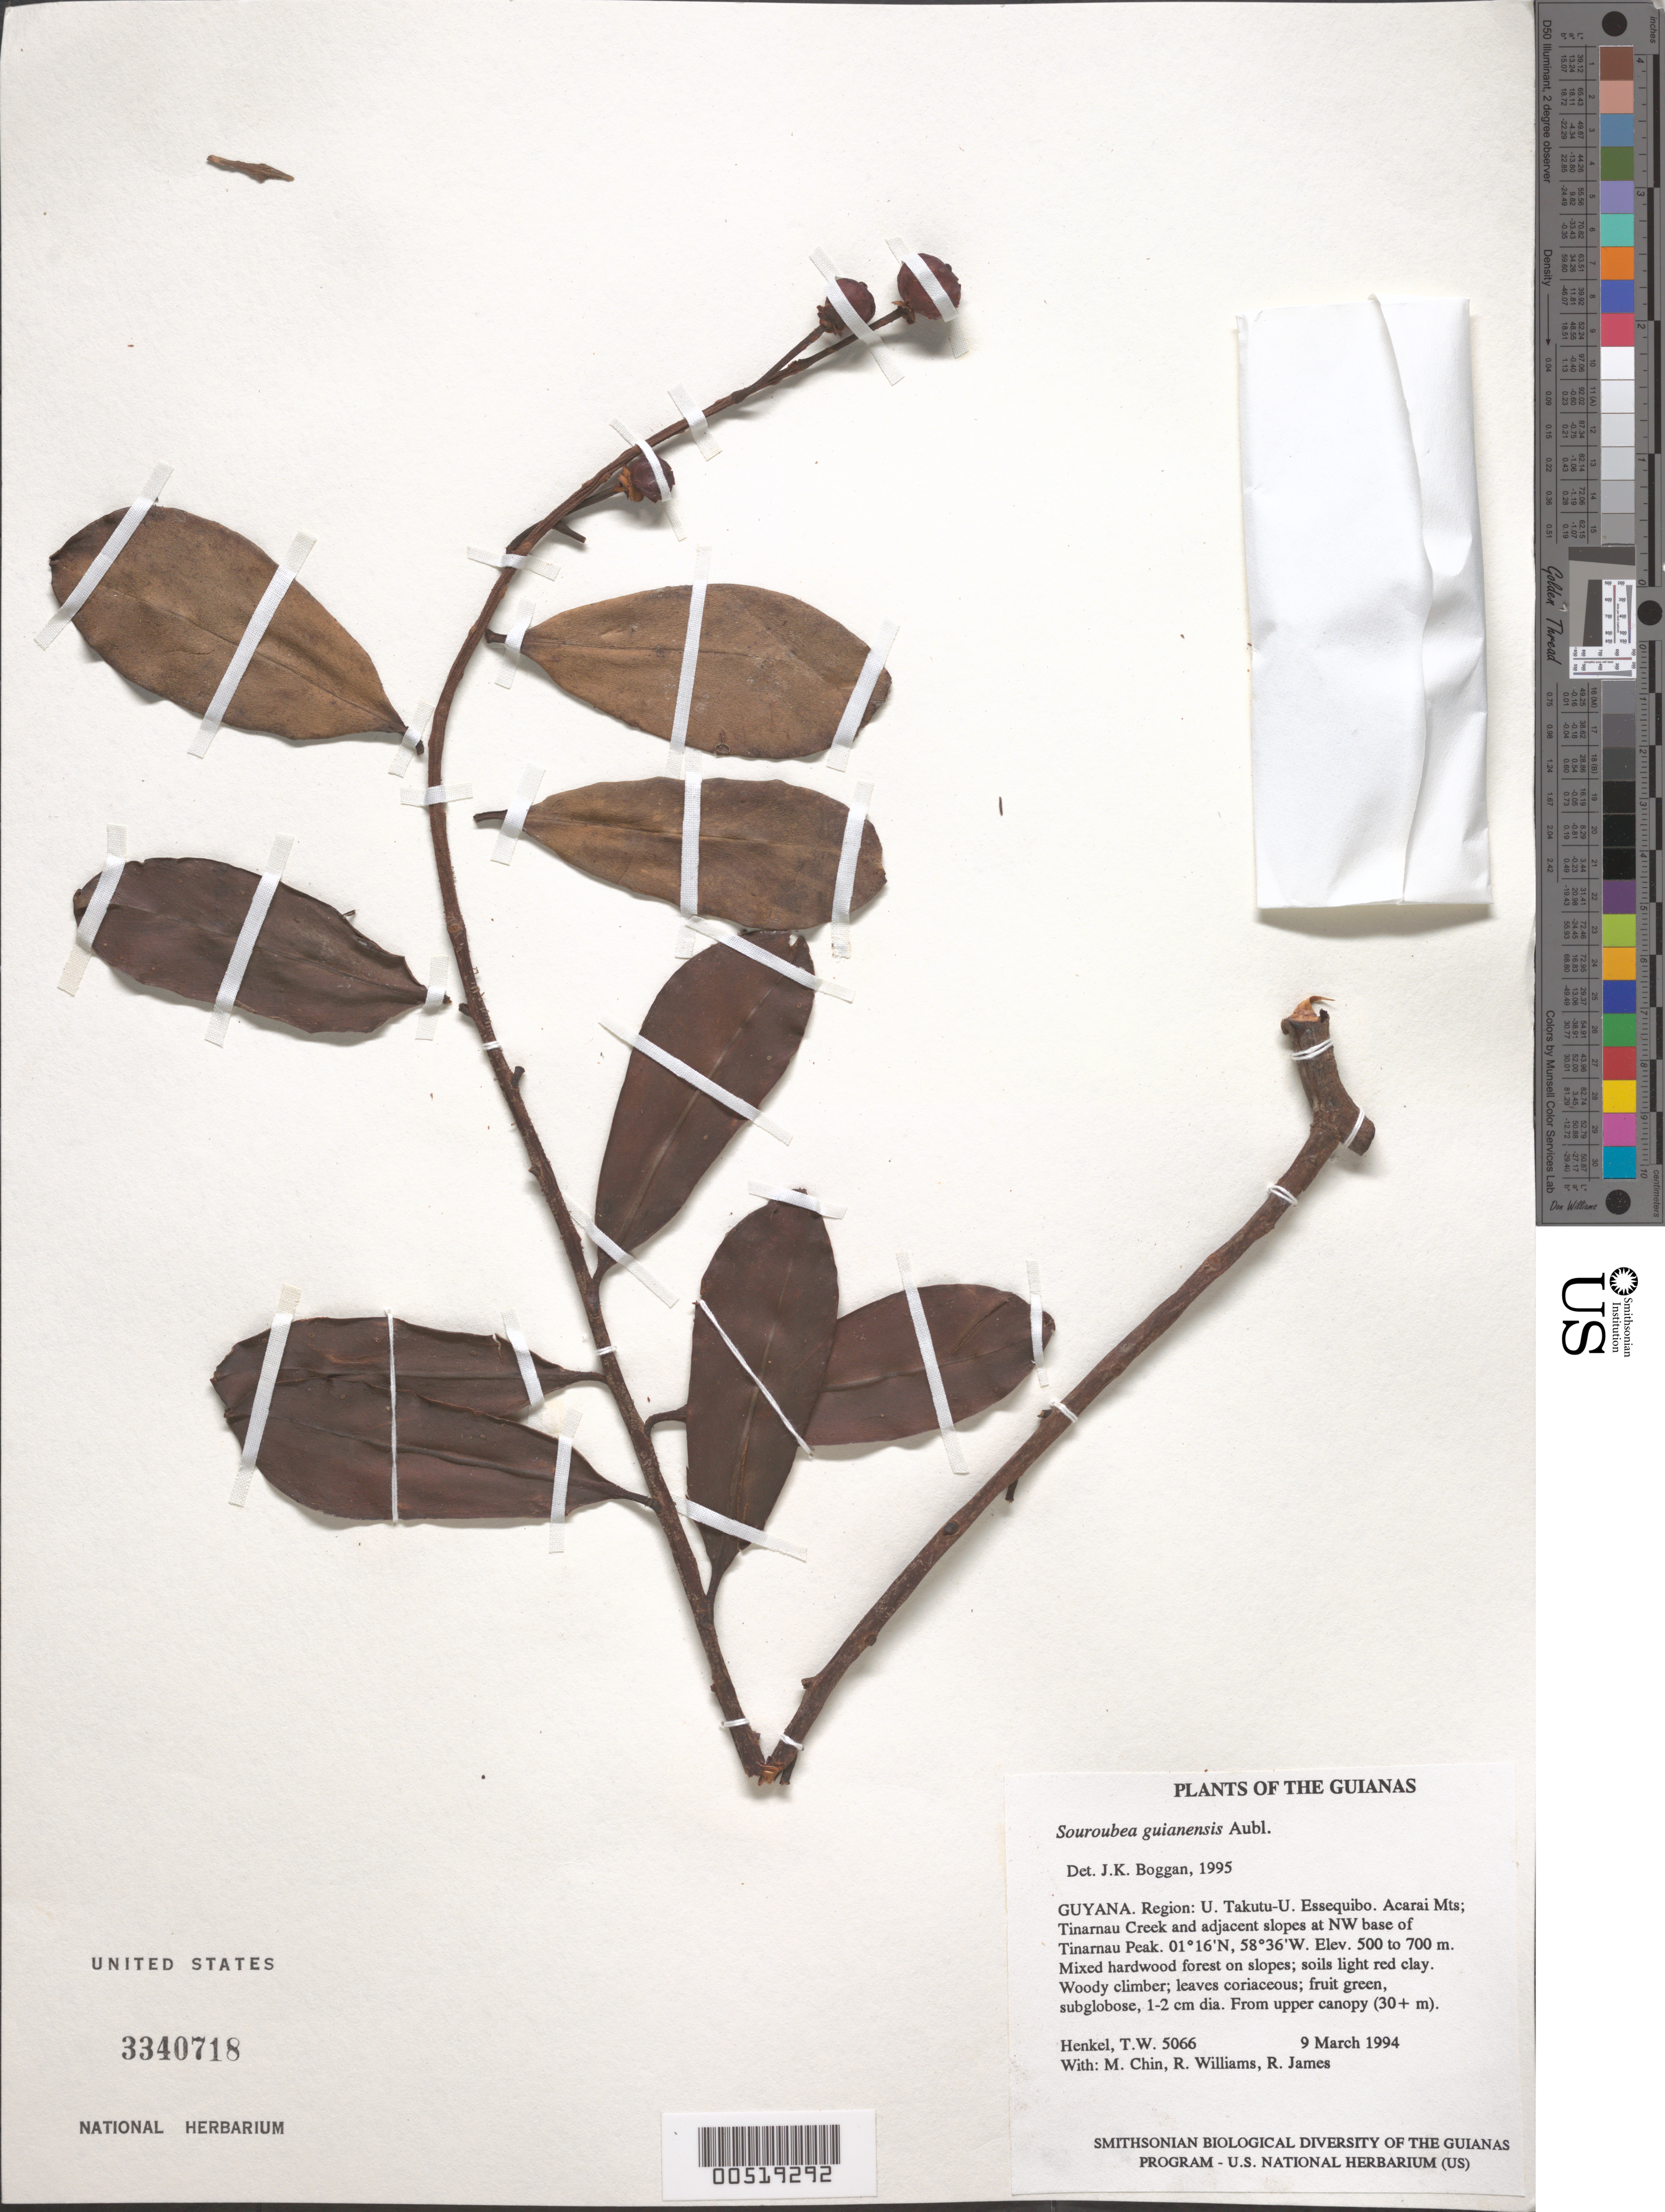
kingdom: Plantae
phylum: Tracheophyta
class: Magnoliopsida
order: Ericales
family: Marcgraviaceae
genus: Souroubea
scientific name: Souroubea guianensis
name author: Aubl.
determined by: Boggan, J. K., (US), NMNH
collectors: T. Henkel, M. Chin, R. Williams & R. James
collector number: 5066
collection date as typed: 9 March 1994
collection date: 1994-03-09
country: Guyana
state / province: U. Takutu-U. Essequibo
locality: Acarai Mts; Tinarnau Creek and adjacent slopes at NW base of Tinarnau Peak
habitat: Mixed hardwood forest on slopes; soils light red clay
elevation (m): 500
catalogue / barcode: US 3340718